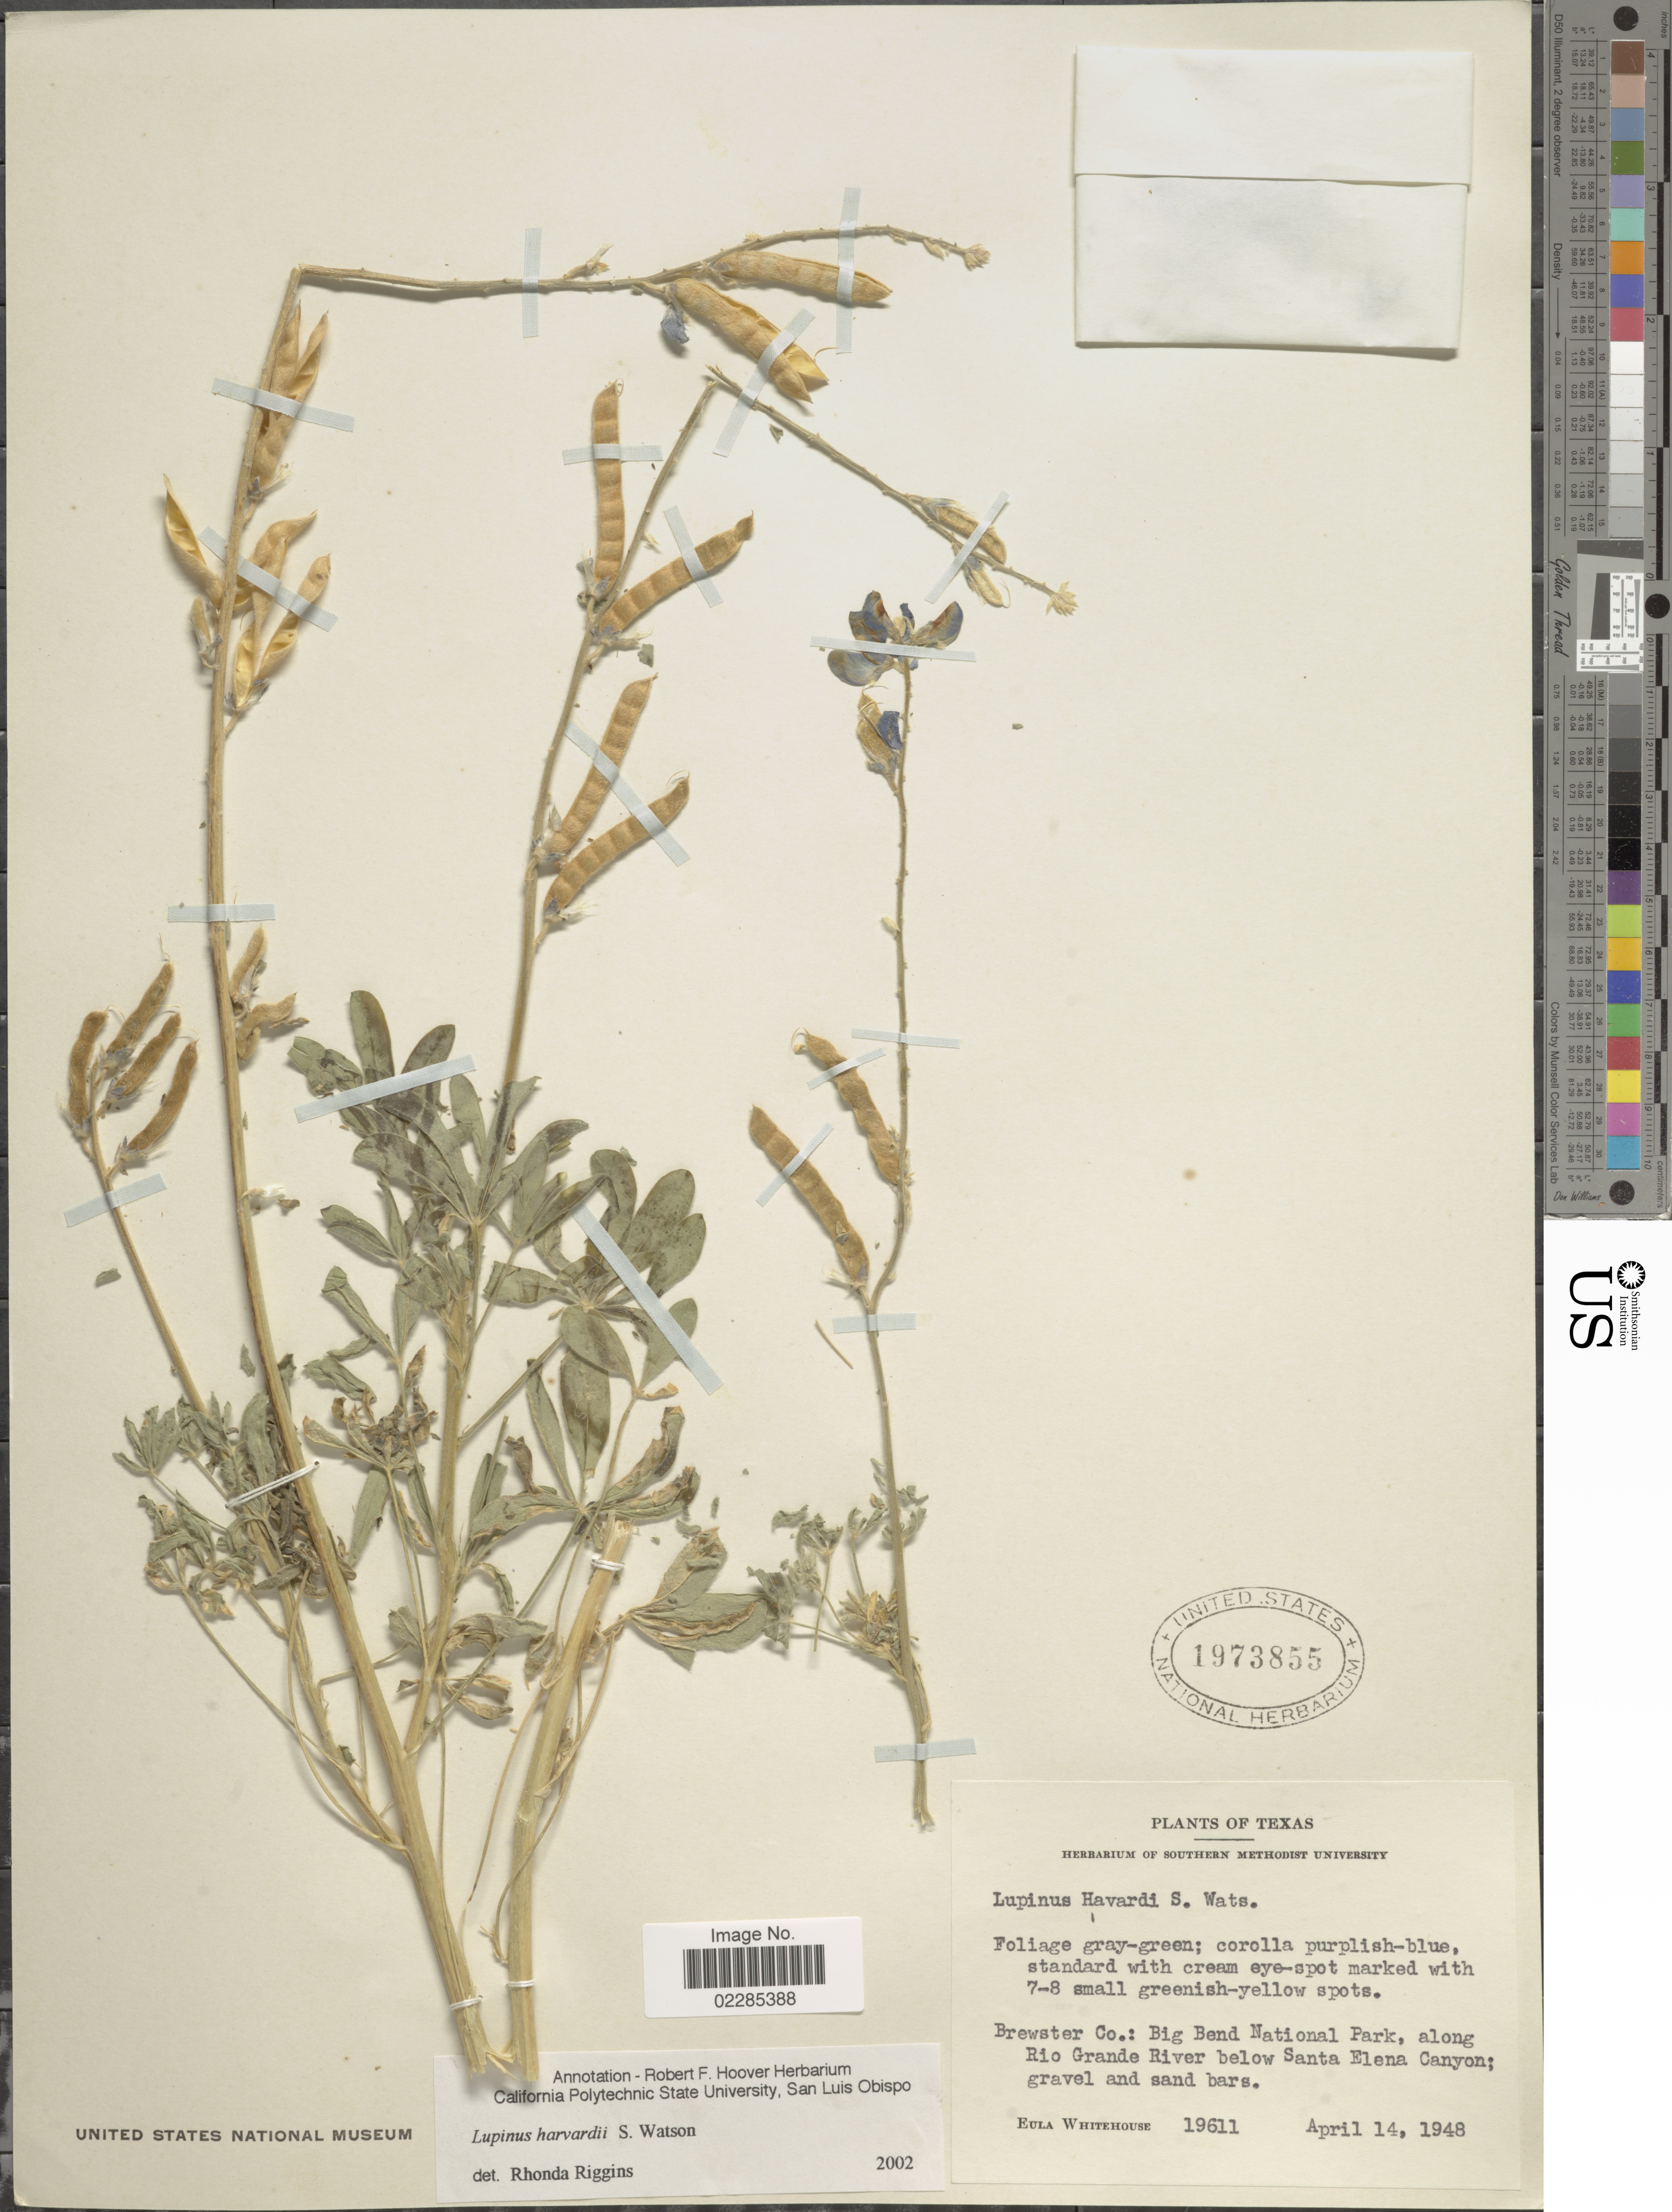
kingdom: Plantae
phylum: Tracheophyta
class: Magnoliopsida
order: Fabales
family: Fabaceae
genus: Lupinus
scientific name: Lupinus havardii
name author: S. Watson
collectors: E. Whitehouse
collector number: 19611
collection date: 1948-04-14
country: United States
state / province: Texas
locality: Brewster Co.: Big Bend National Park, along Rio Grande River below Santa Elena Canyon; gravel and sand bars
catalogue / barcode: US 1973855